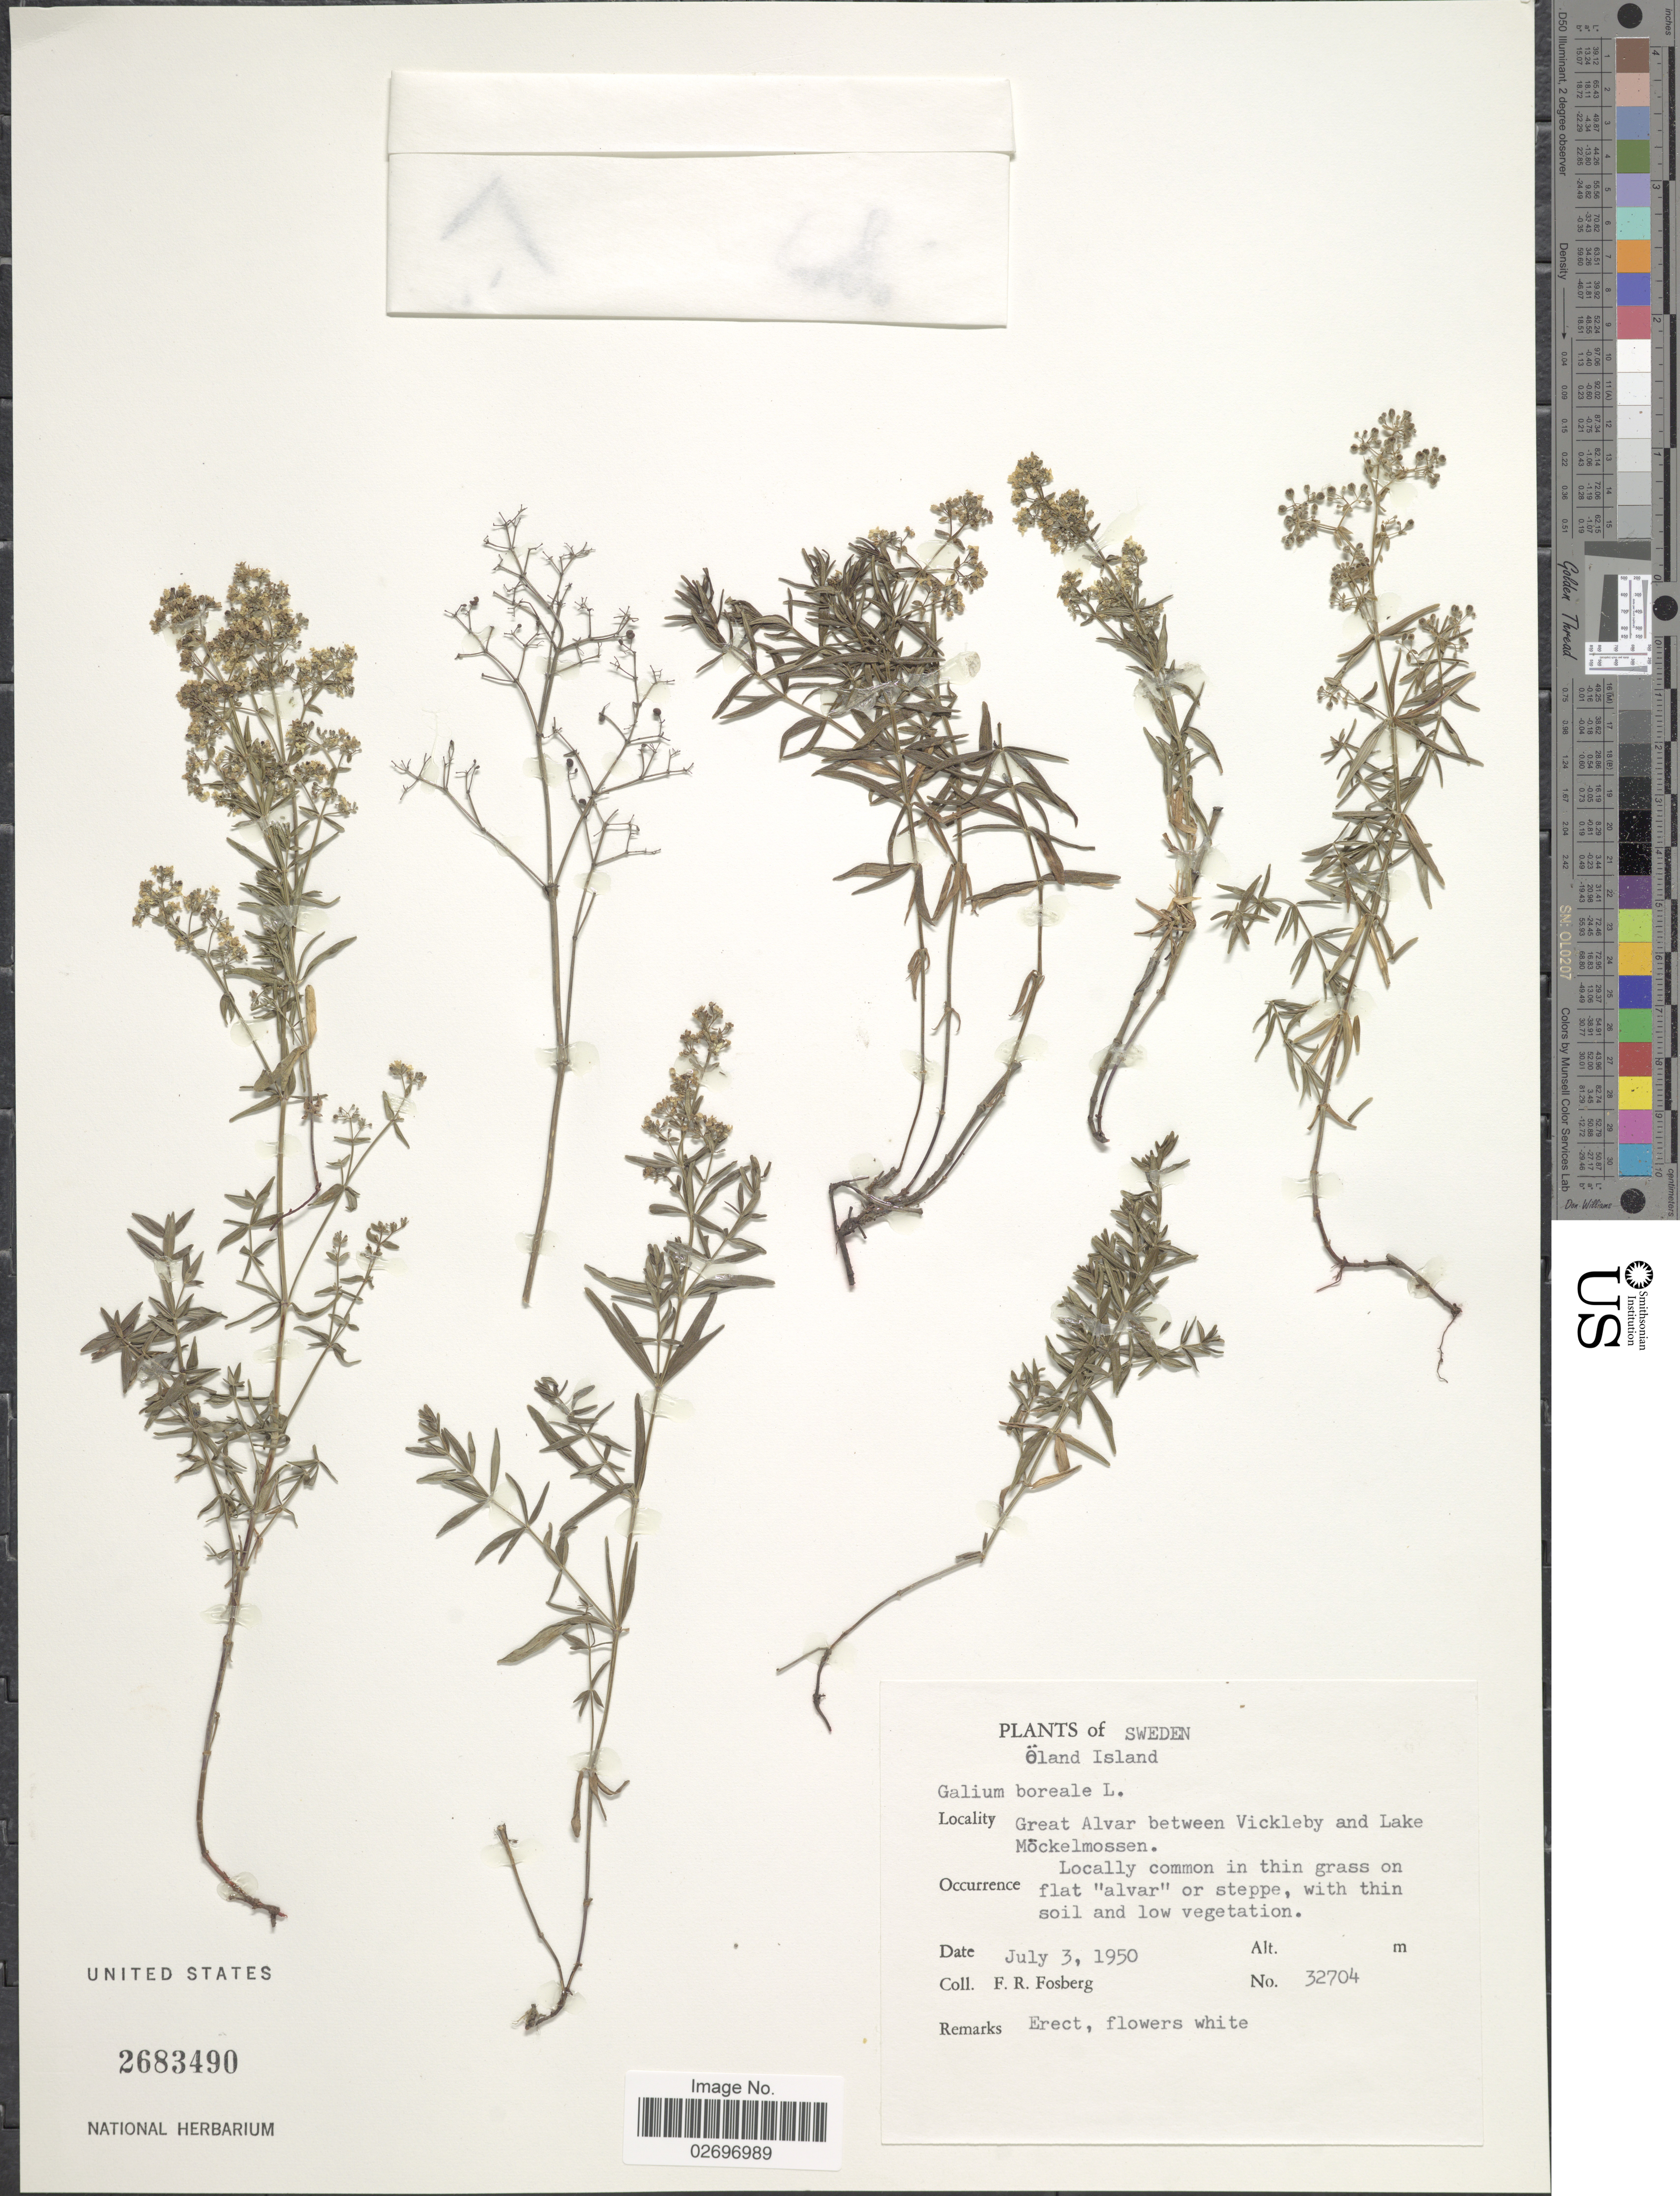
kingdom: Plantae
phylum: Tracheophyta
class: Magnoliopsida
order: Gentianales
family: Rubiaceae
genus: Galium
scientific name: Galium boreale L.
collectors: F. R. Fosberg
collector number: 32704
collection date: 1950-07-03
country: Sweden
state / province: Kalmar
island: Oland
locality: Oland Island, Great Alvar between Vickleby and Lake Mockelmossen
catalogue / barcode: US 2683490